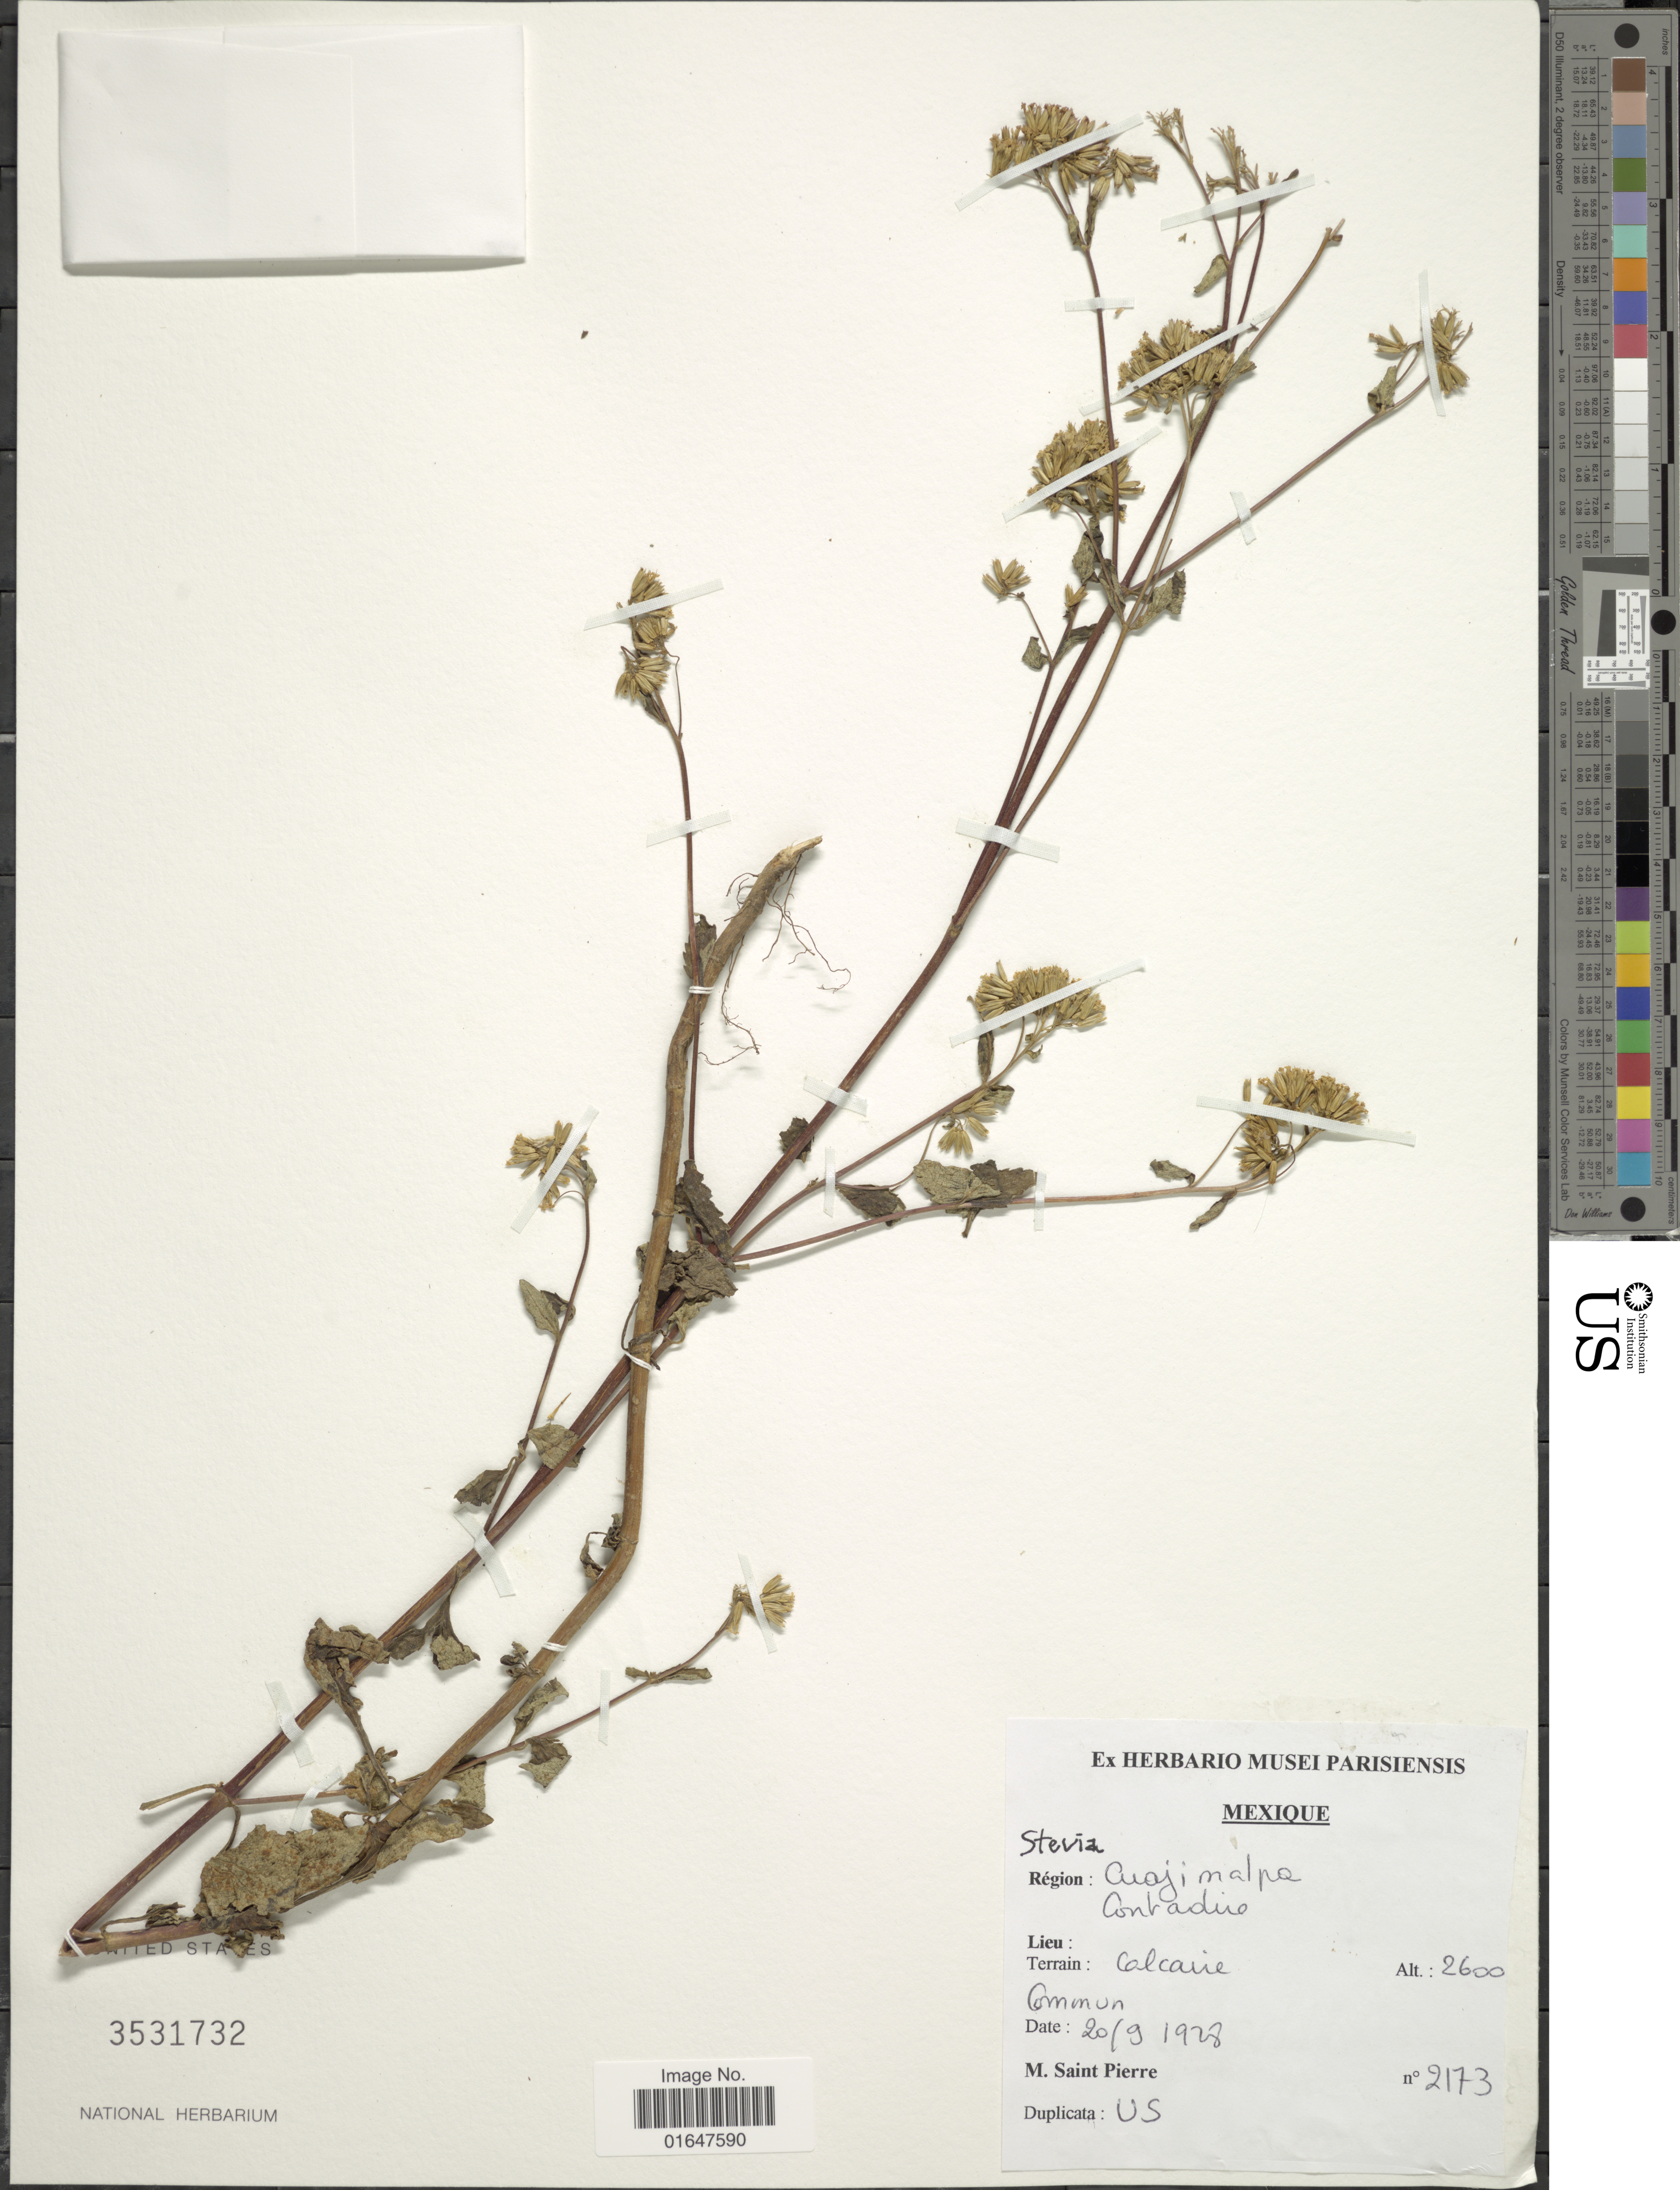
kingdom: Plantae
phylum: Tracheophyta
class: Magnoliopsida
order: Asterales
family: Asteraceae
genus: Stevia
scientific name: Stevia sp.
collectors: M. Saint-Pierre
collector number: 2173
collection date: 1938-09-20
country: Mexico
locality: Cuajimalpa, Contradiro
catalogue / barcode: US 3531732